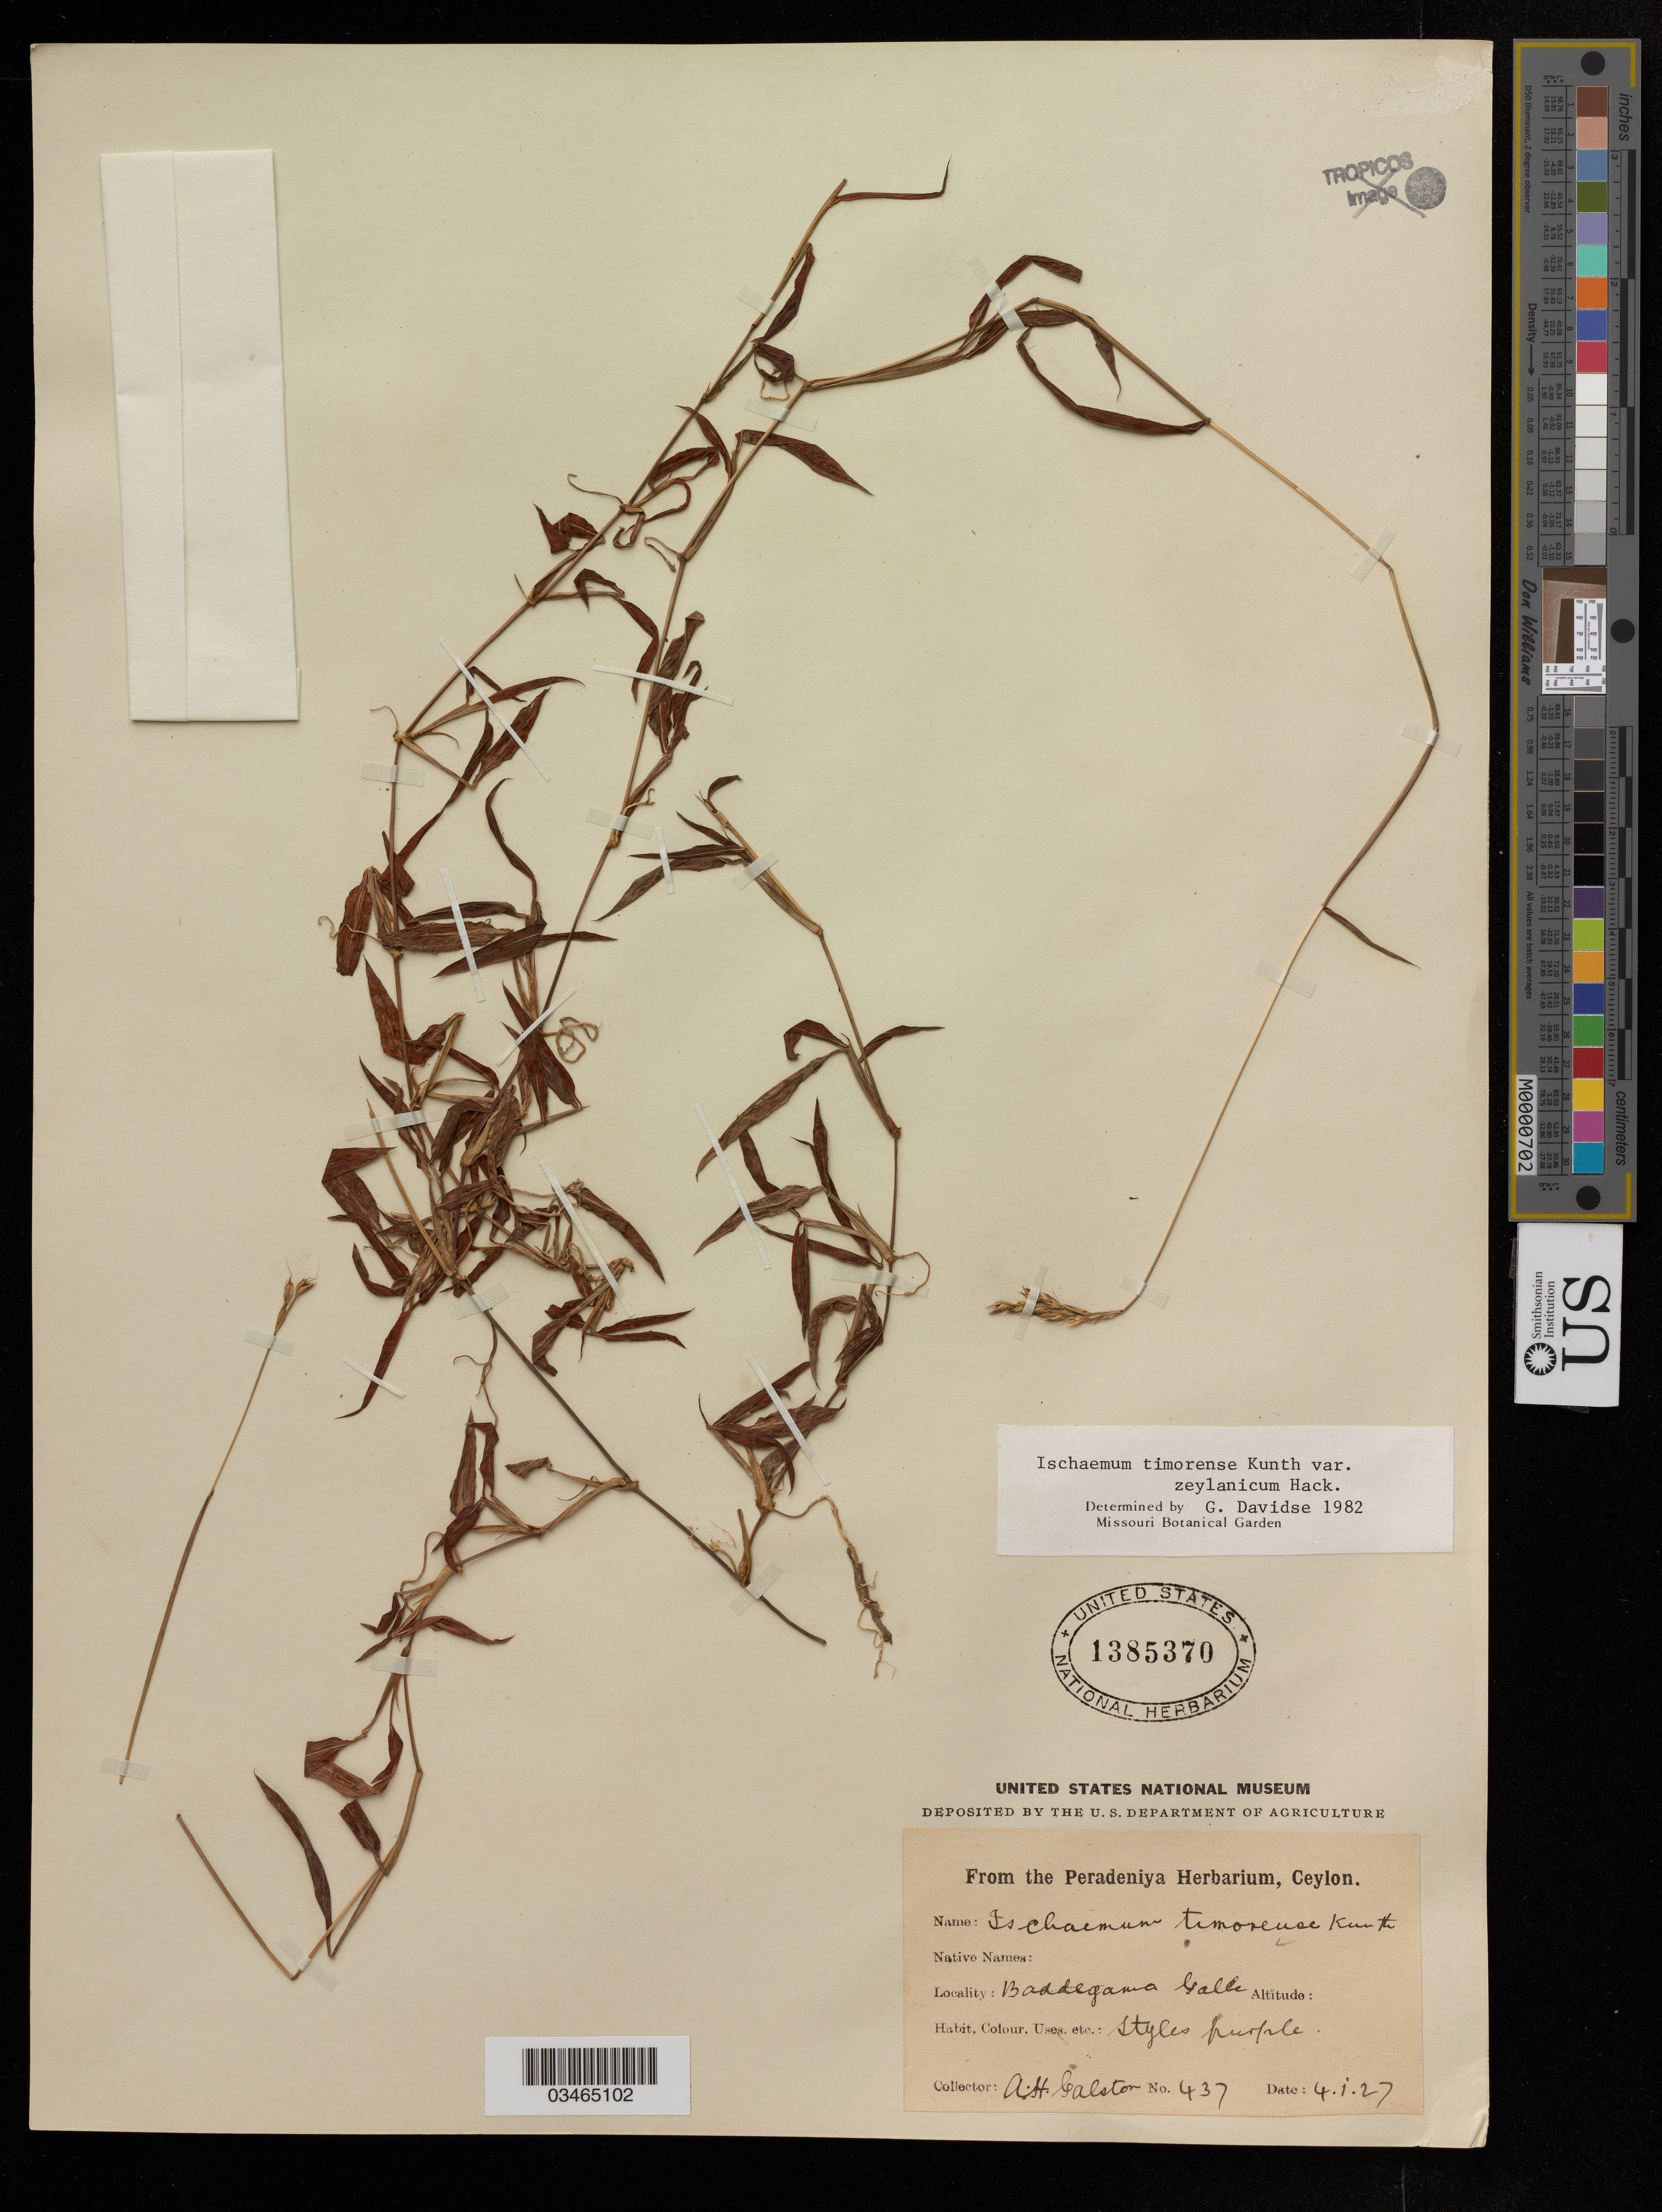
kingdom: Plantae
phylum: Tracheophyta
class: Liliopsida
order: Poales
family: Poaceae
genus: Ischaemum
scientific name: Ischaemum timorense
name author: Kunth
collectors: A. Calston*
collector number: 437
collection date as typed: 1 Apr 27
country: Sri Lanka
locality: Baddegama Galle.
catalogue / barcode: US 1385370